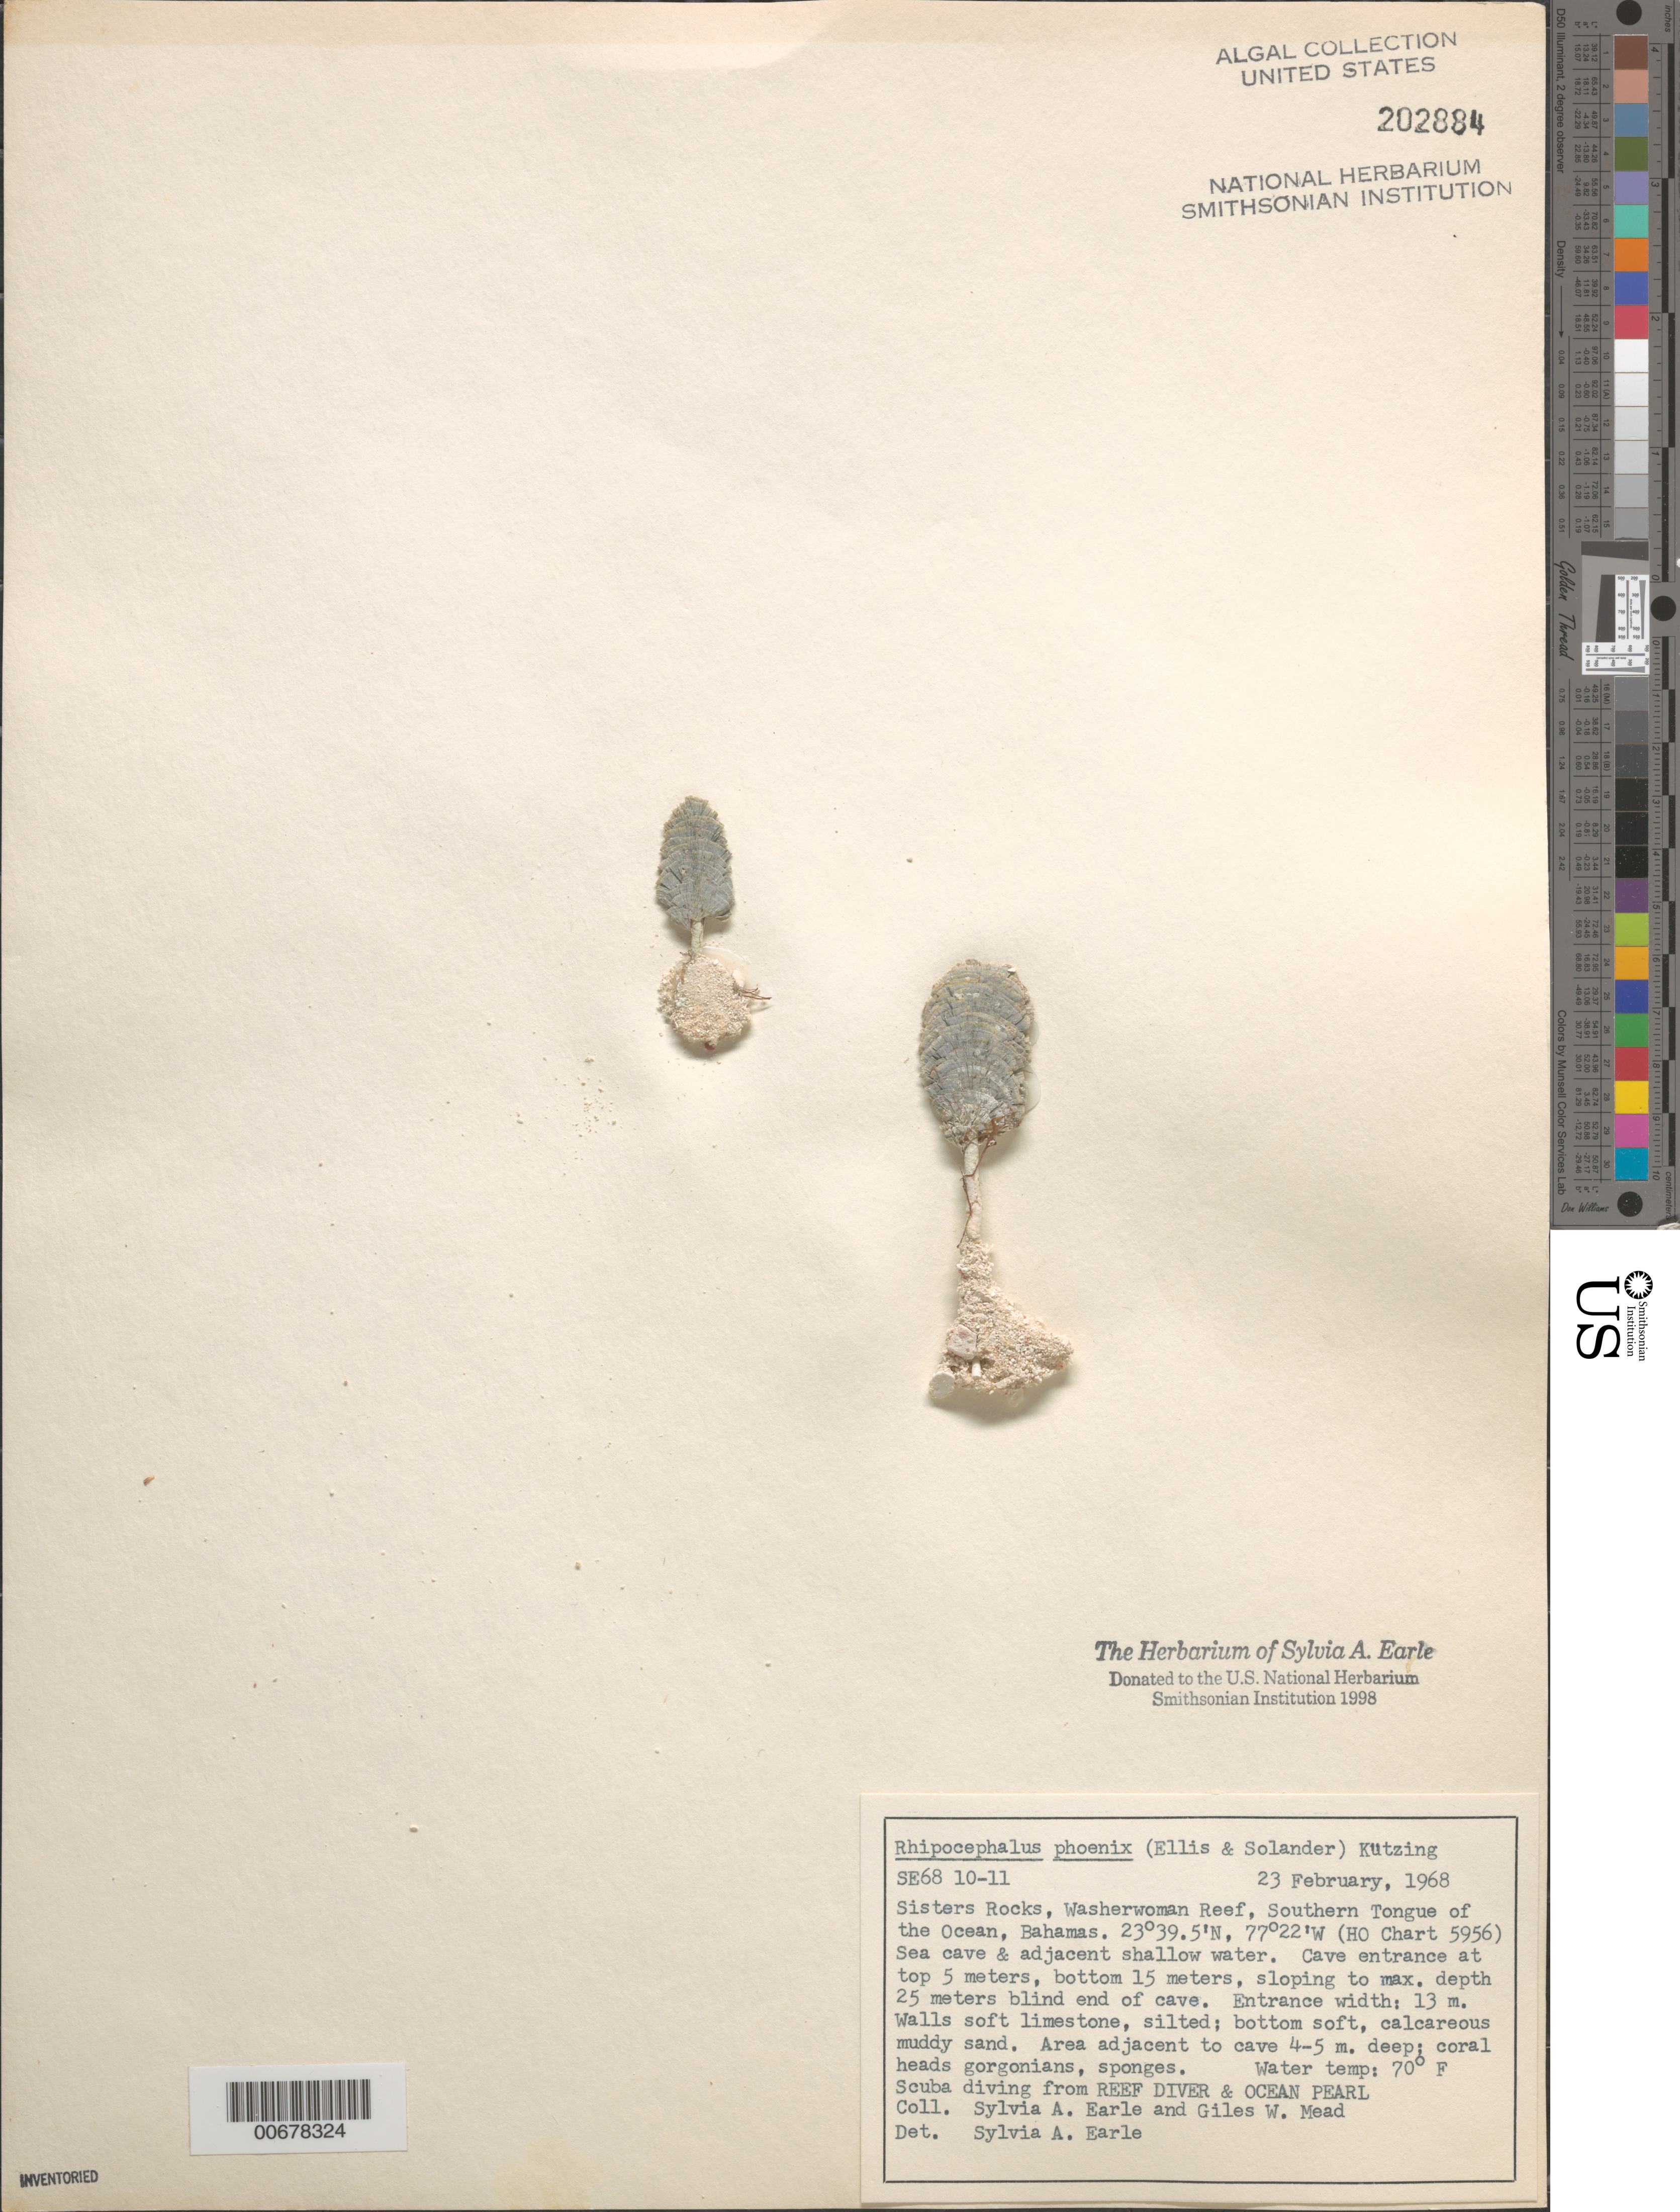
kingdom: Plantae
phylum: Chlorophyta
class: Ulvophyceae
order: Bryopsidales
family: Udoteaceae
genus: Rhipocephalus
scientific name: Rhipocephalus phoenix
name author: (J. Ellis & Sol.) Kütz.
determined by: Earle, S. A.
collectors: S. A. Earle & G. W. Mead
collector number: SE 6810-11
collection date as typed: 23 Feb 1968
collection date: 1968-02-23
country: Bahamas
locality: Sisters Rocks, Washerwoman Reef, Southern Tongue of the Ocean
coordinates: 23 39.5' N, 77 22' W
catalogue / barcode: US 202884